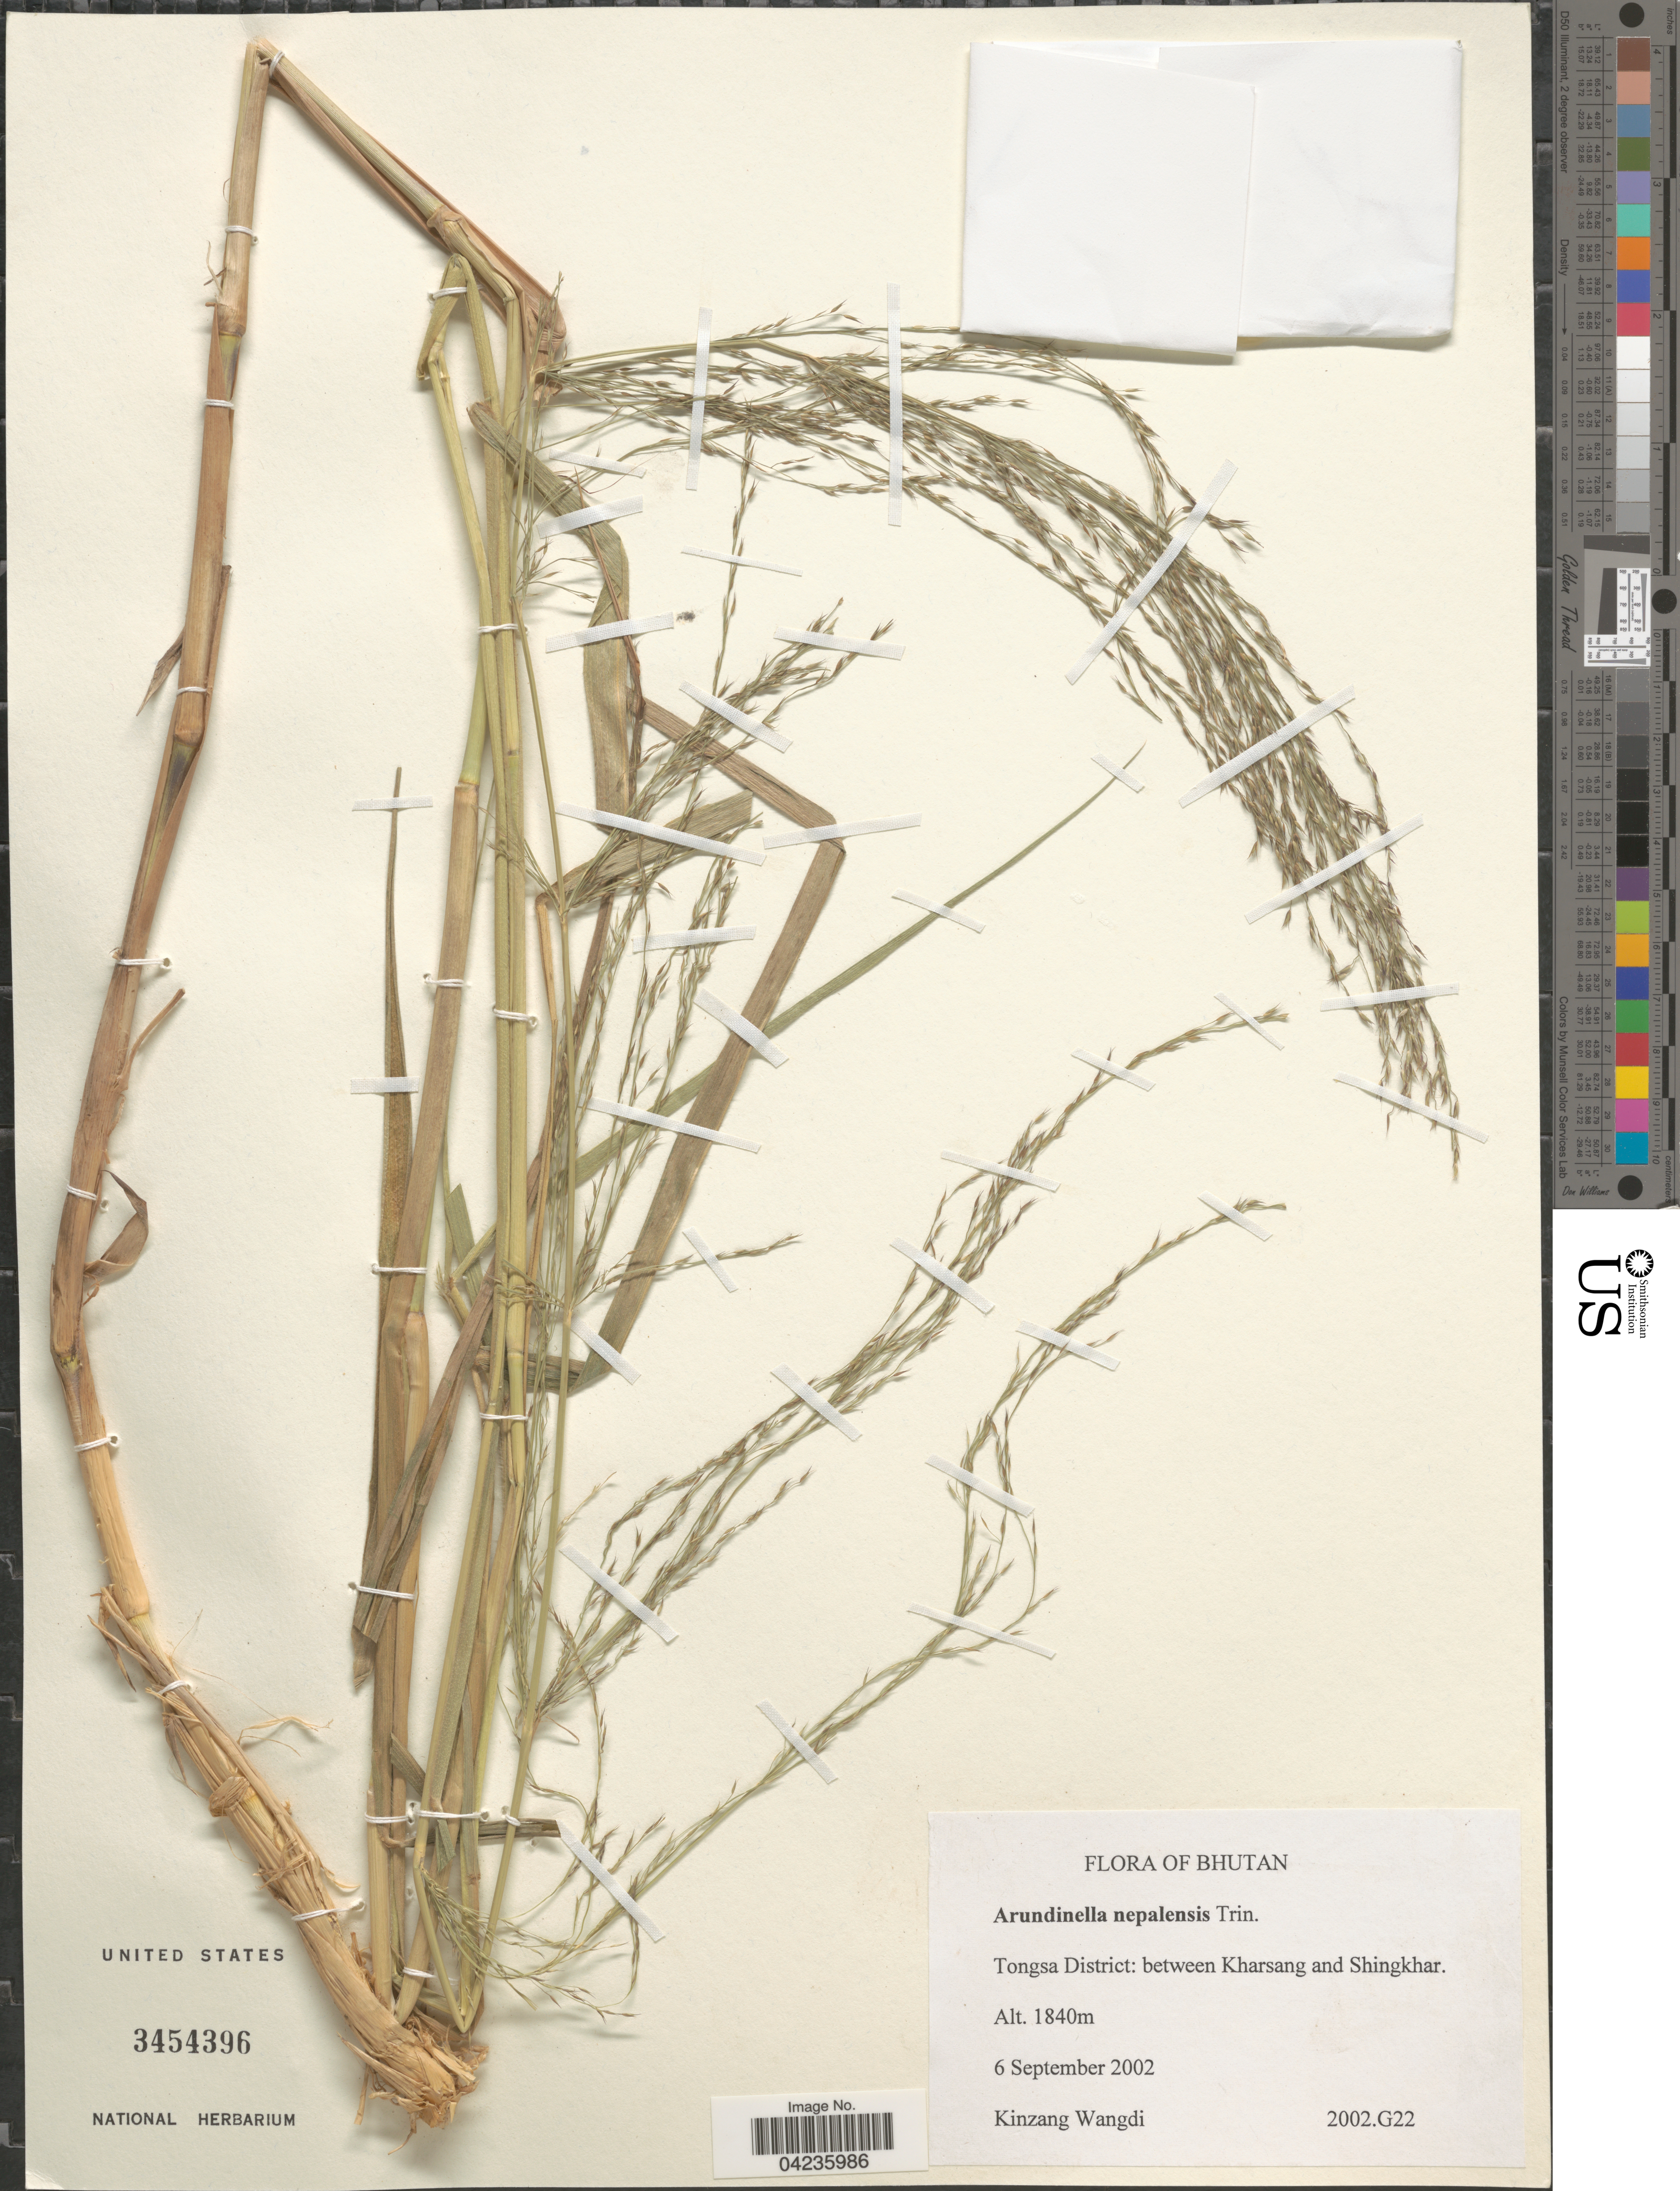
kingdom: Plantae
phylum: Tracheophyta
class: Liliopsida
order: Poales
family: Poaceae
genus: Arundinella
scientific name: Arundinella nepalensis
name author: Trin.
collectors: K. Wangdi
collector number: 2002.G22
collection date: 2002-09-06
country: Bhutan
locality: Tongsa District: between Kharsang and Shingkhar.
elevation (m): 1840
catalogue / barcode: US 3454396